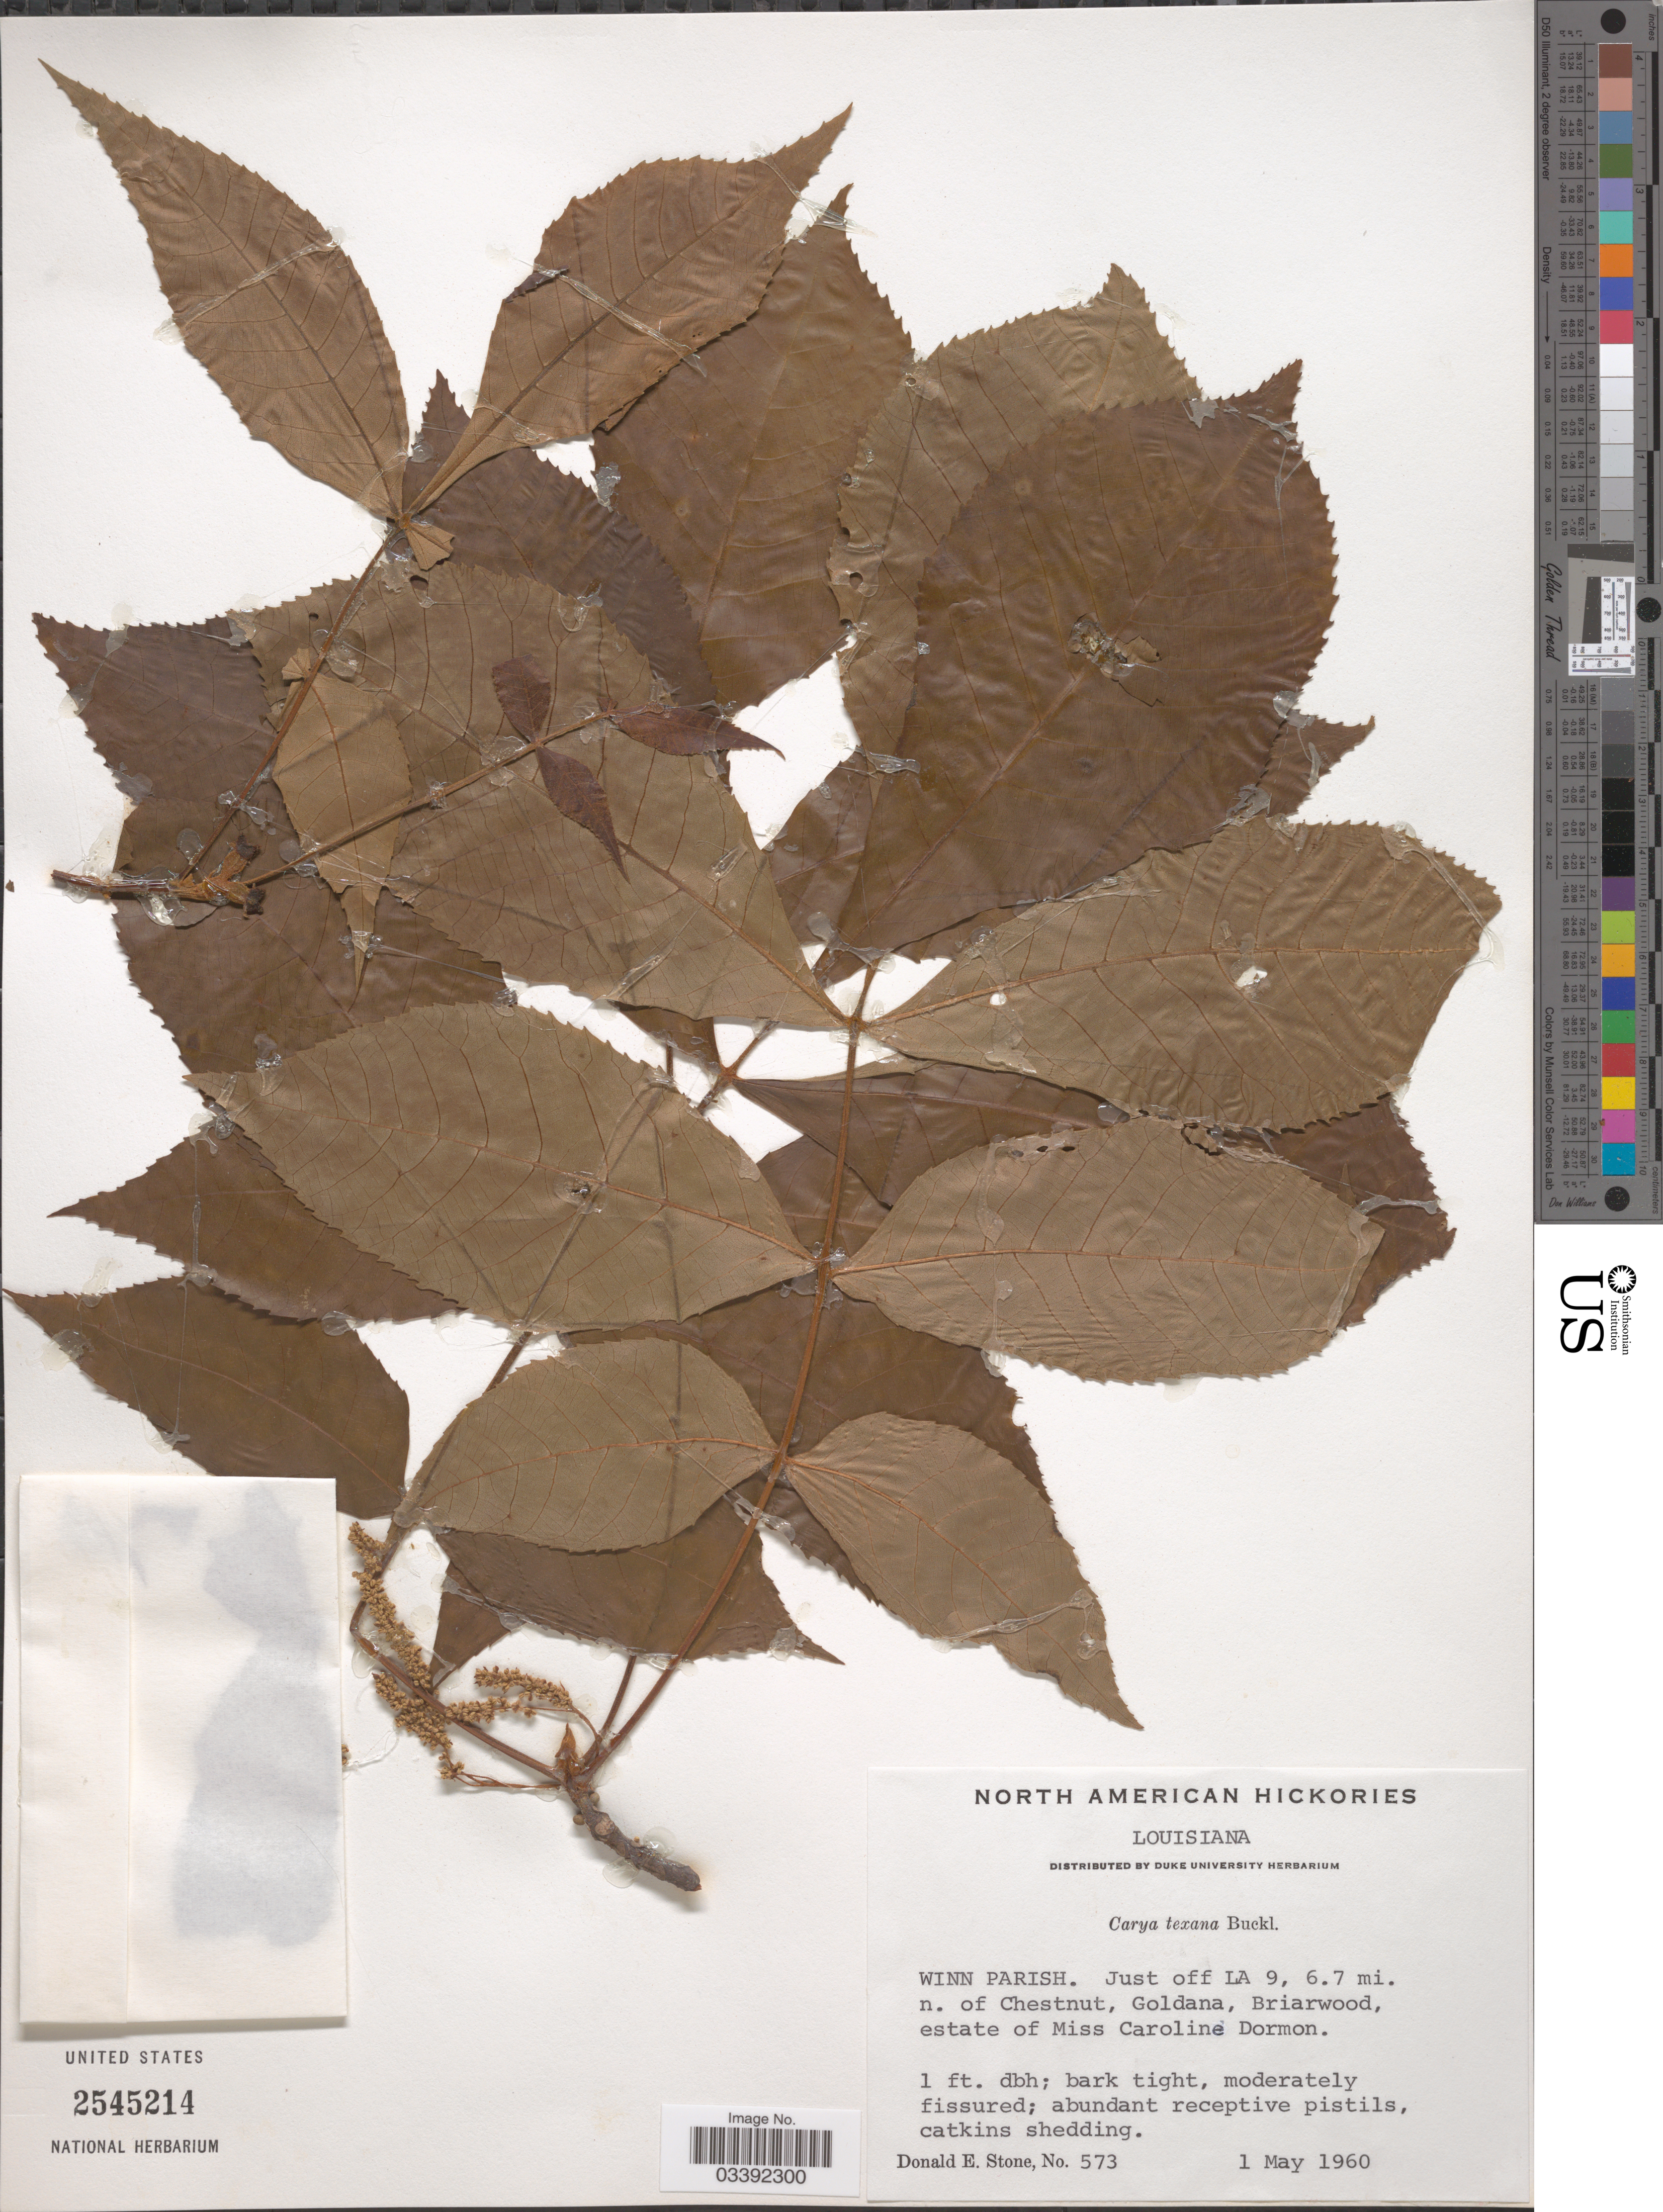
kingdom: Plantae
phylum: Tracheophyta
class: Magnoliopsida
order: Fagales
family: Juglandaceae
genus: Carya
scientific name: Carya texana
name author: Buckley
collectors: D. Stone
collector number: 573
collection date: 1960-05-01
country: United States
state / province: Louisiana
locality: Winn Parish. Just off LA 9, 6.7 mi. n. of Chestnut, Goldana, Briarwood, estate of Miss Caroline Dormon.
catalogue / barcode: US 2545214